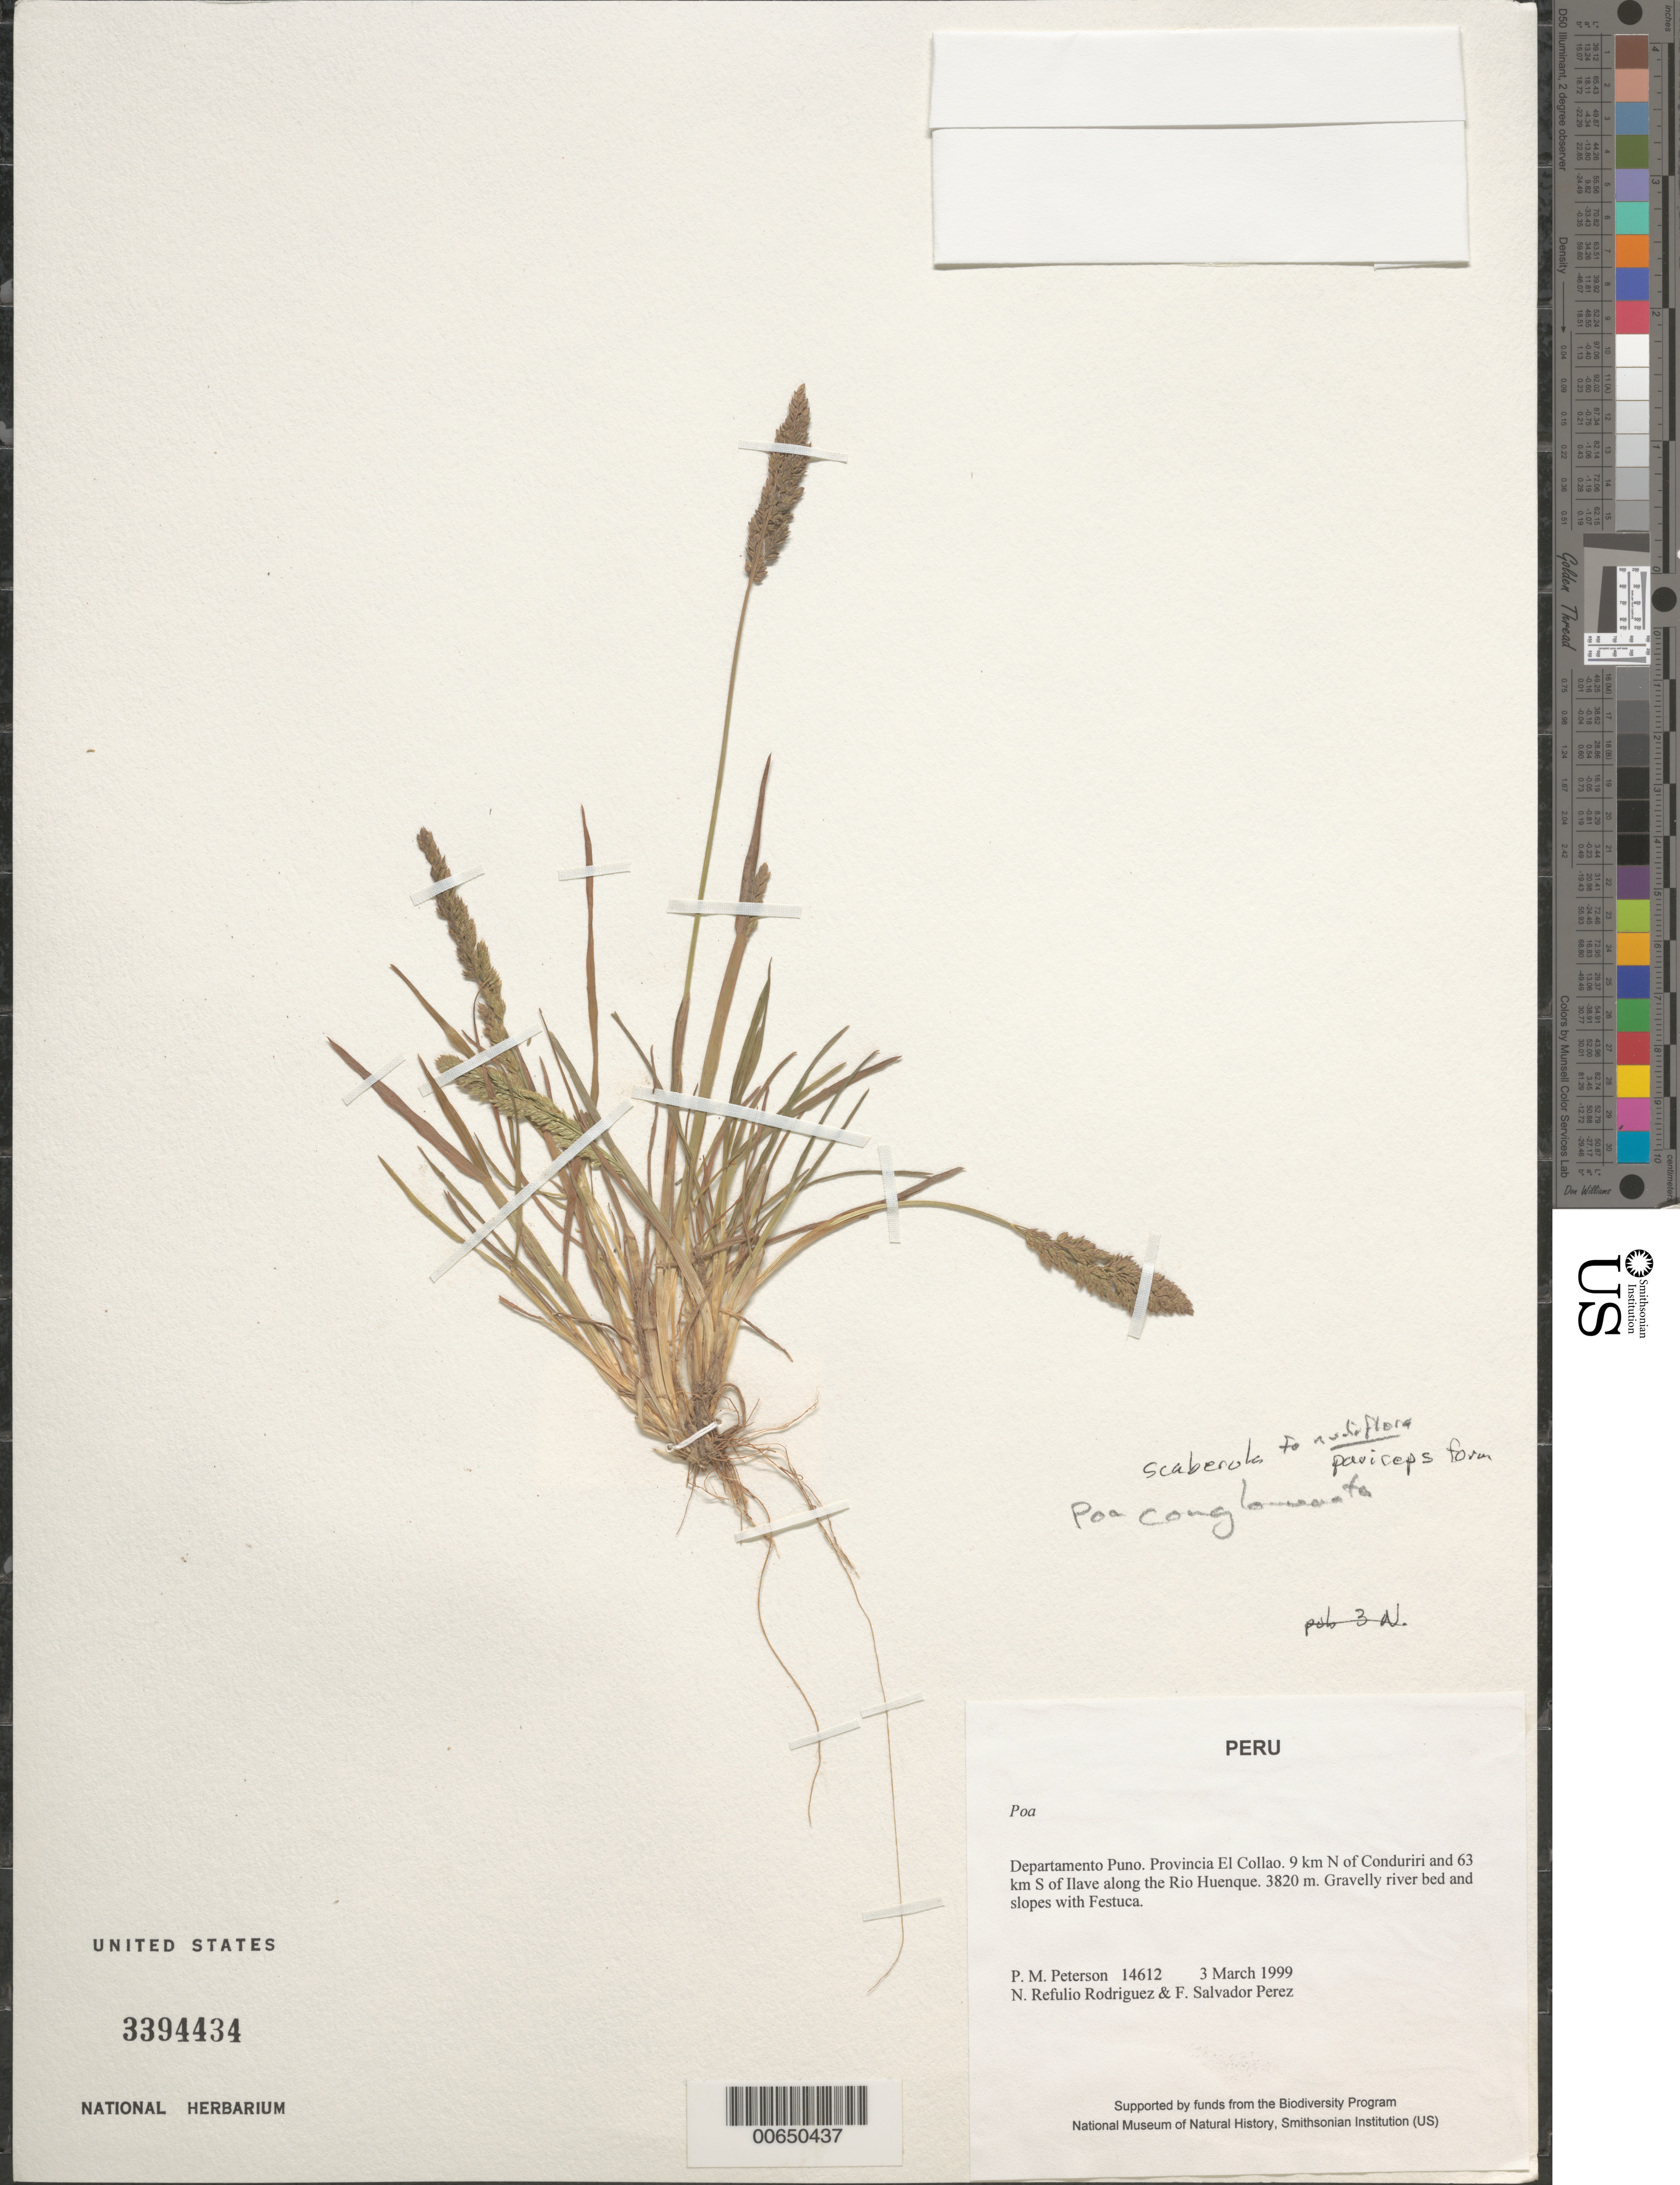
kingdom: Plantae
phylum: Tracheophyta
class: Liliopsida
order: Poales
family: Poaceae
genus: Poa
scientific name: Poa scaberula f. nudiflora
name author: Hauman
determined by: Soreng, Robert J., Research Associate (BOT), Smithsonian Institution - National Museum of Natural History (UNITED STATES)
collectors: P. M. Peterson, N. Refulio-Rodríguez & F. Salvador Perez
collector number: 14612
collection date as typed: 03 Mar 1999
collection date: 1999-03-03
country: Peru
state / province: Puno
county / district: El Collao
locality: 9 km N of Conduriri and 63 km S of Ilave along the Rio Huenque.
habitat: Gravelly river bed and slopes with Festuca.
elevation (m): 3820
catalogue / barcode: US 3394434